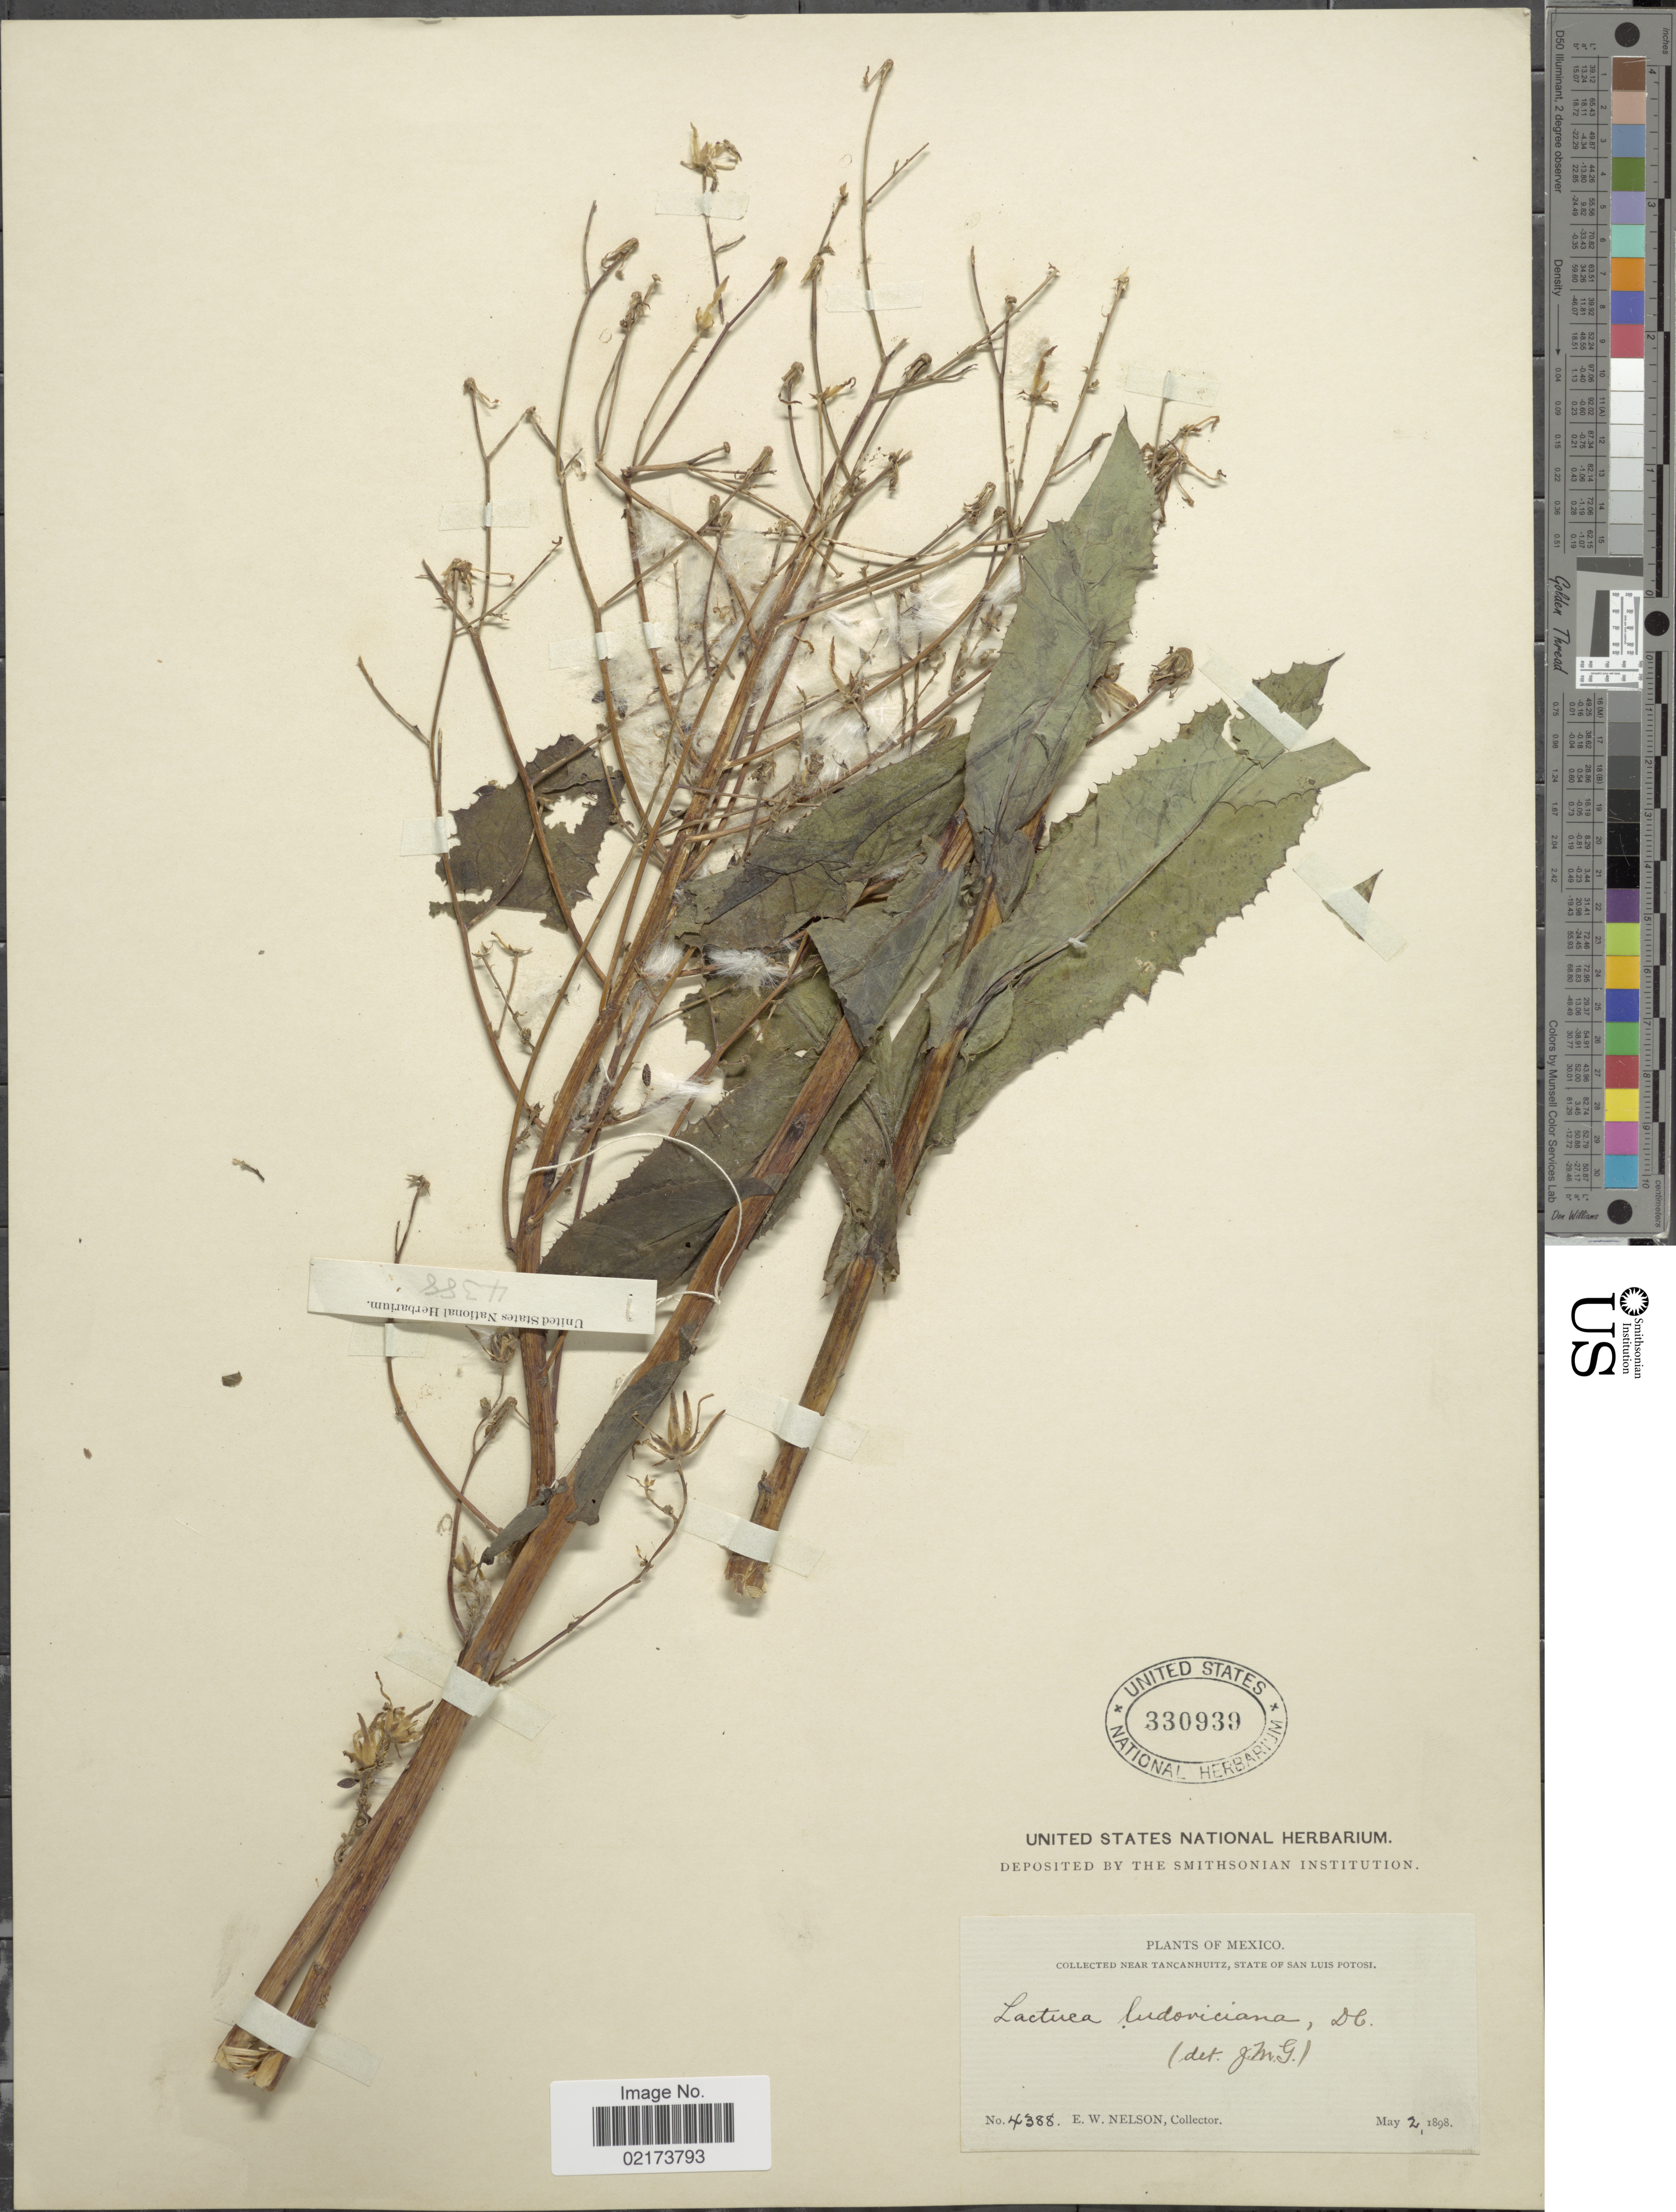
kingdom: Plantae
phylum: Tracheophyta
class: Magnoliopsida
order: Asterales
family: Asteraceae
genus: Lactuca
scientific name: Lactuca ludoviciana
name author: (Nutt.) Riddell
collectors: E. W. Nelson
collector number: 4388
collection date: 1898-05-02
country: Mexico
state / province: San Luis Potosí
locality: Near Tancanhuitz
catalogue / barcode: US 330939